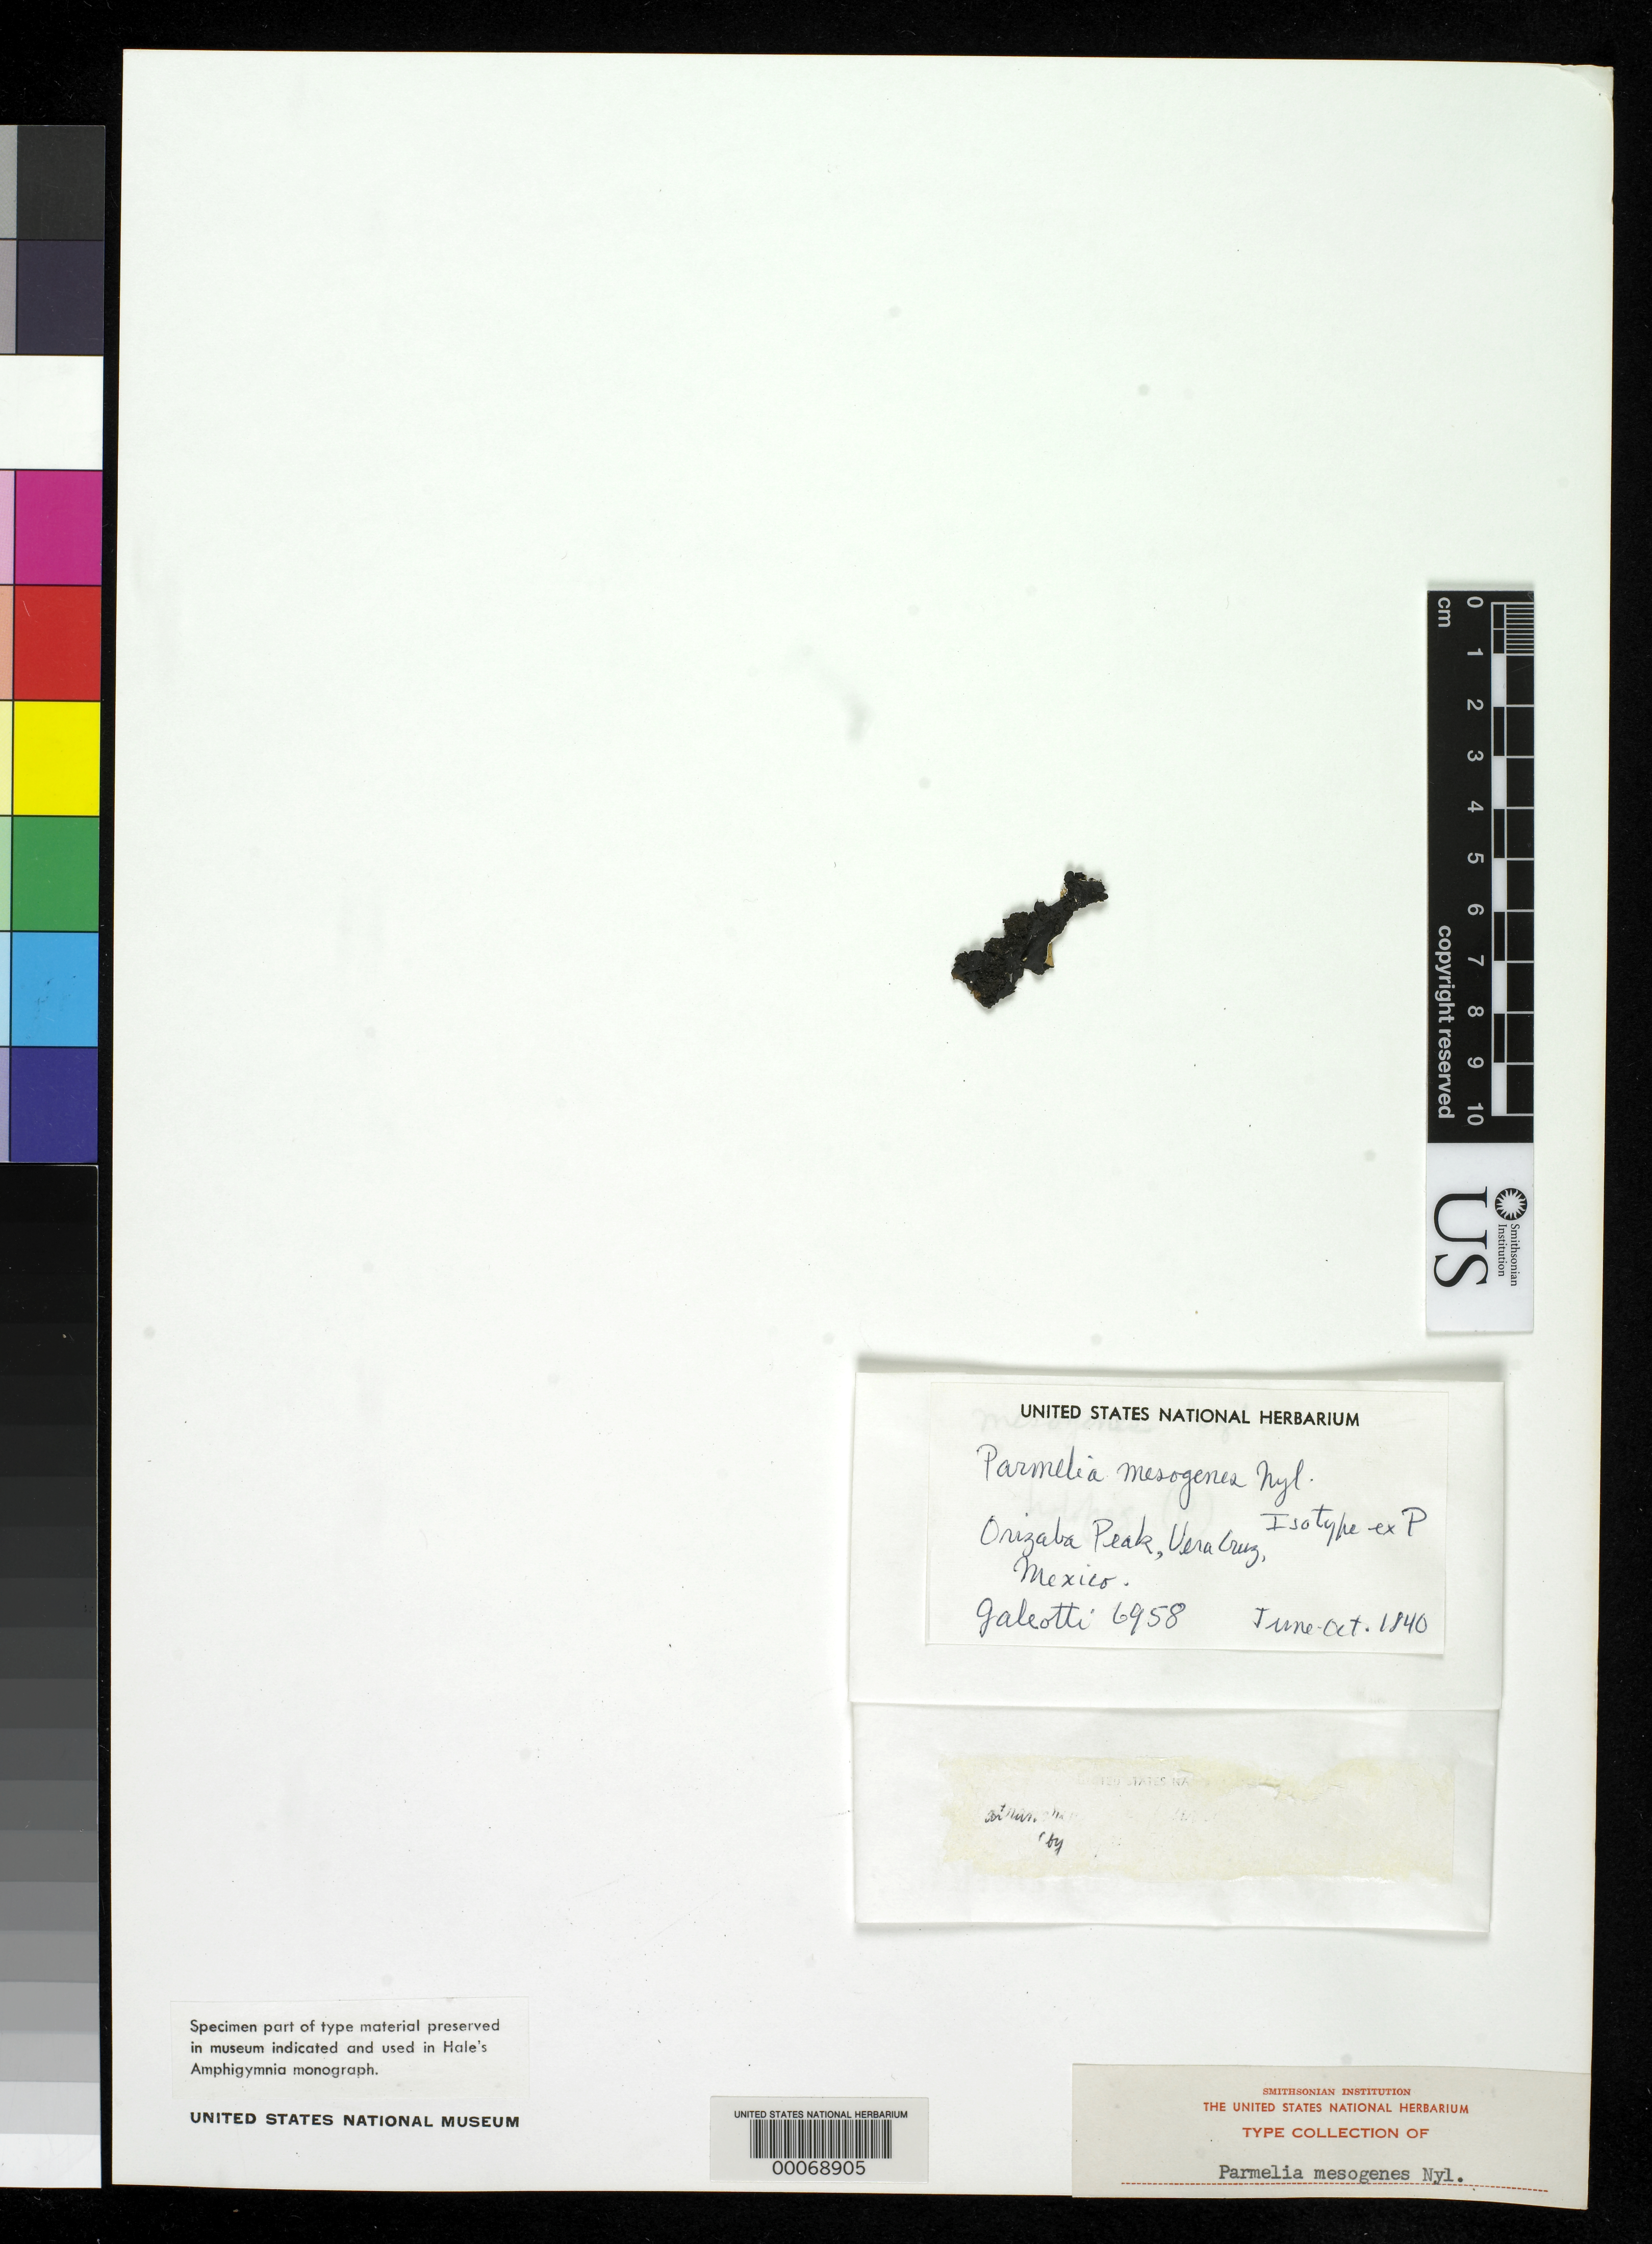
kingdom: Fungi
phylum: Ascomycota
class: Lecanoromycetes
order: Lecanorales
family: Parmeliaceae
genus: Parmelia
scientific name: Parmelia mesogenes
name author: Nyl.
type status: Isotype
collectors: H. G. Galeotti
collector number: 6958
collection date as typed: Jun 1840 to -- Oct 1840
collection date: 1840-06/1840-10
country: Mexico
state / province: Veracruz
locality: Orizaba Peak.